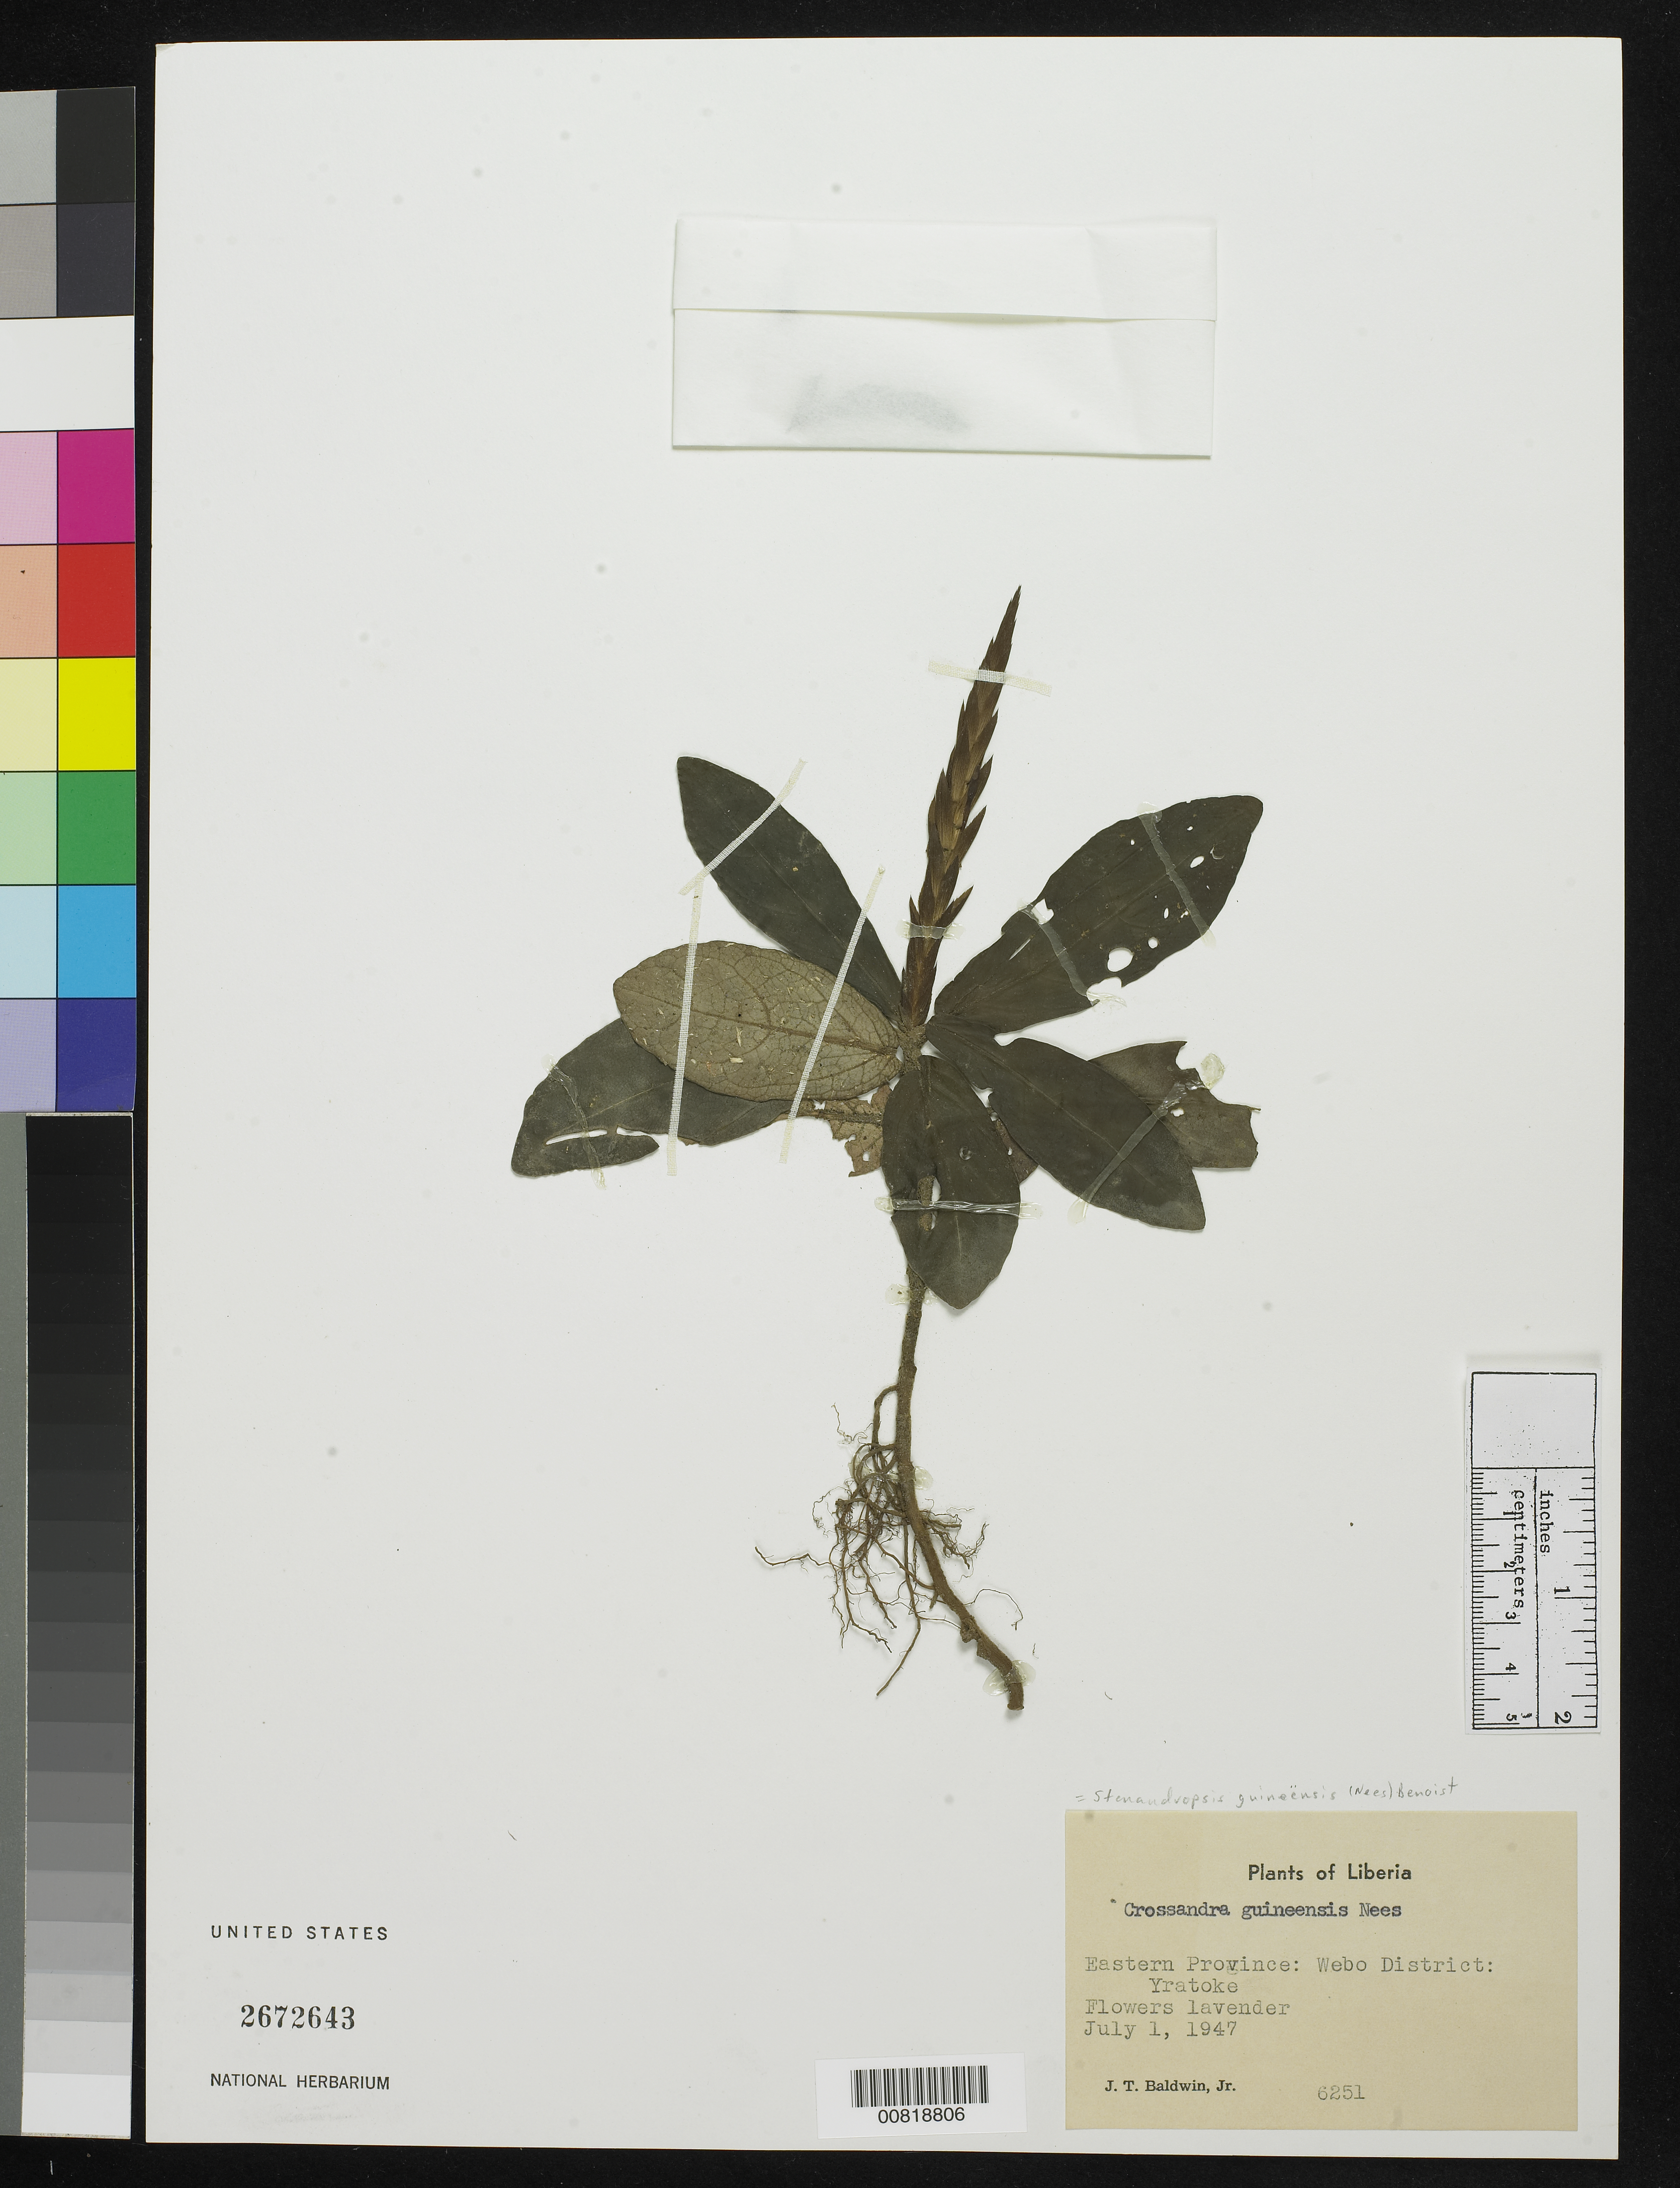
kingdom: Plantae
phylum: Tracheophyta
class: Magnoliopsida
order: Lamiales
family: Acanthaceae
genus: Stenandriopsis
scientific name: Stenandriopsis guineensis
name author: Nees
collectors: J. T. Baldwin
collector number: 6251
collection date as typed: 1 Jul 1947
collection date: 1947-07-01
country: Liberia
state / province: River Gee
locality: Eastern Province: Webo District, Yratoke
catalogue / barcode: US 2672643